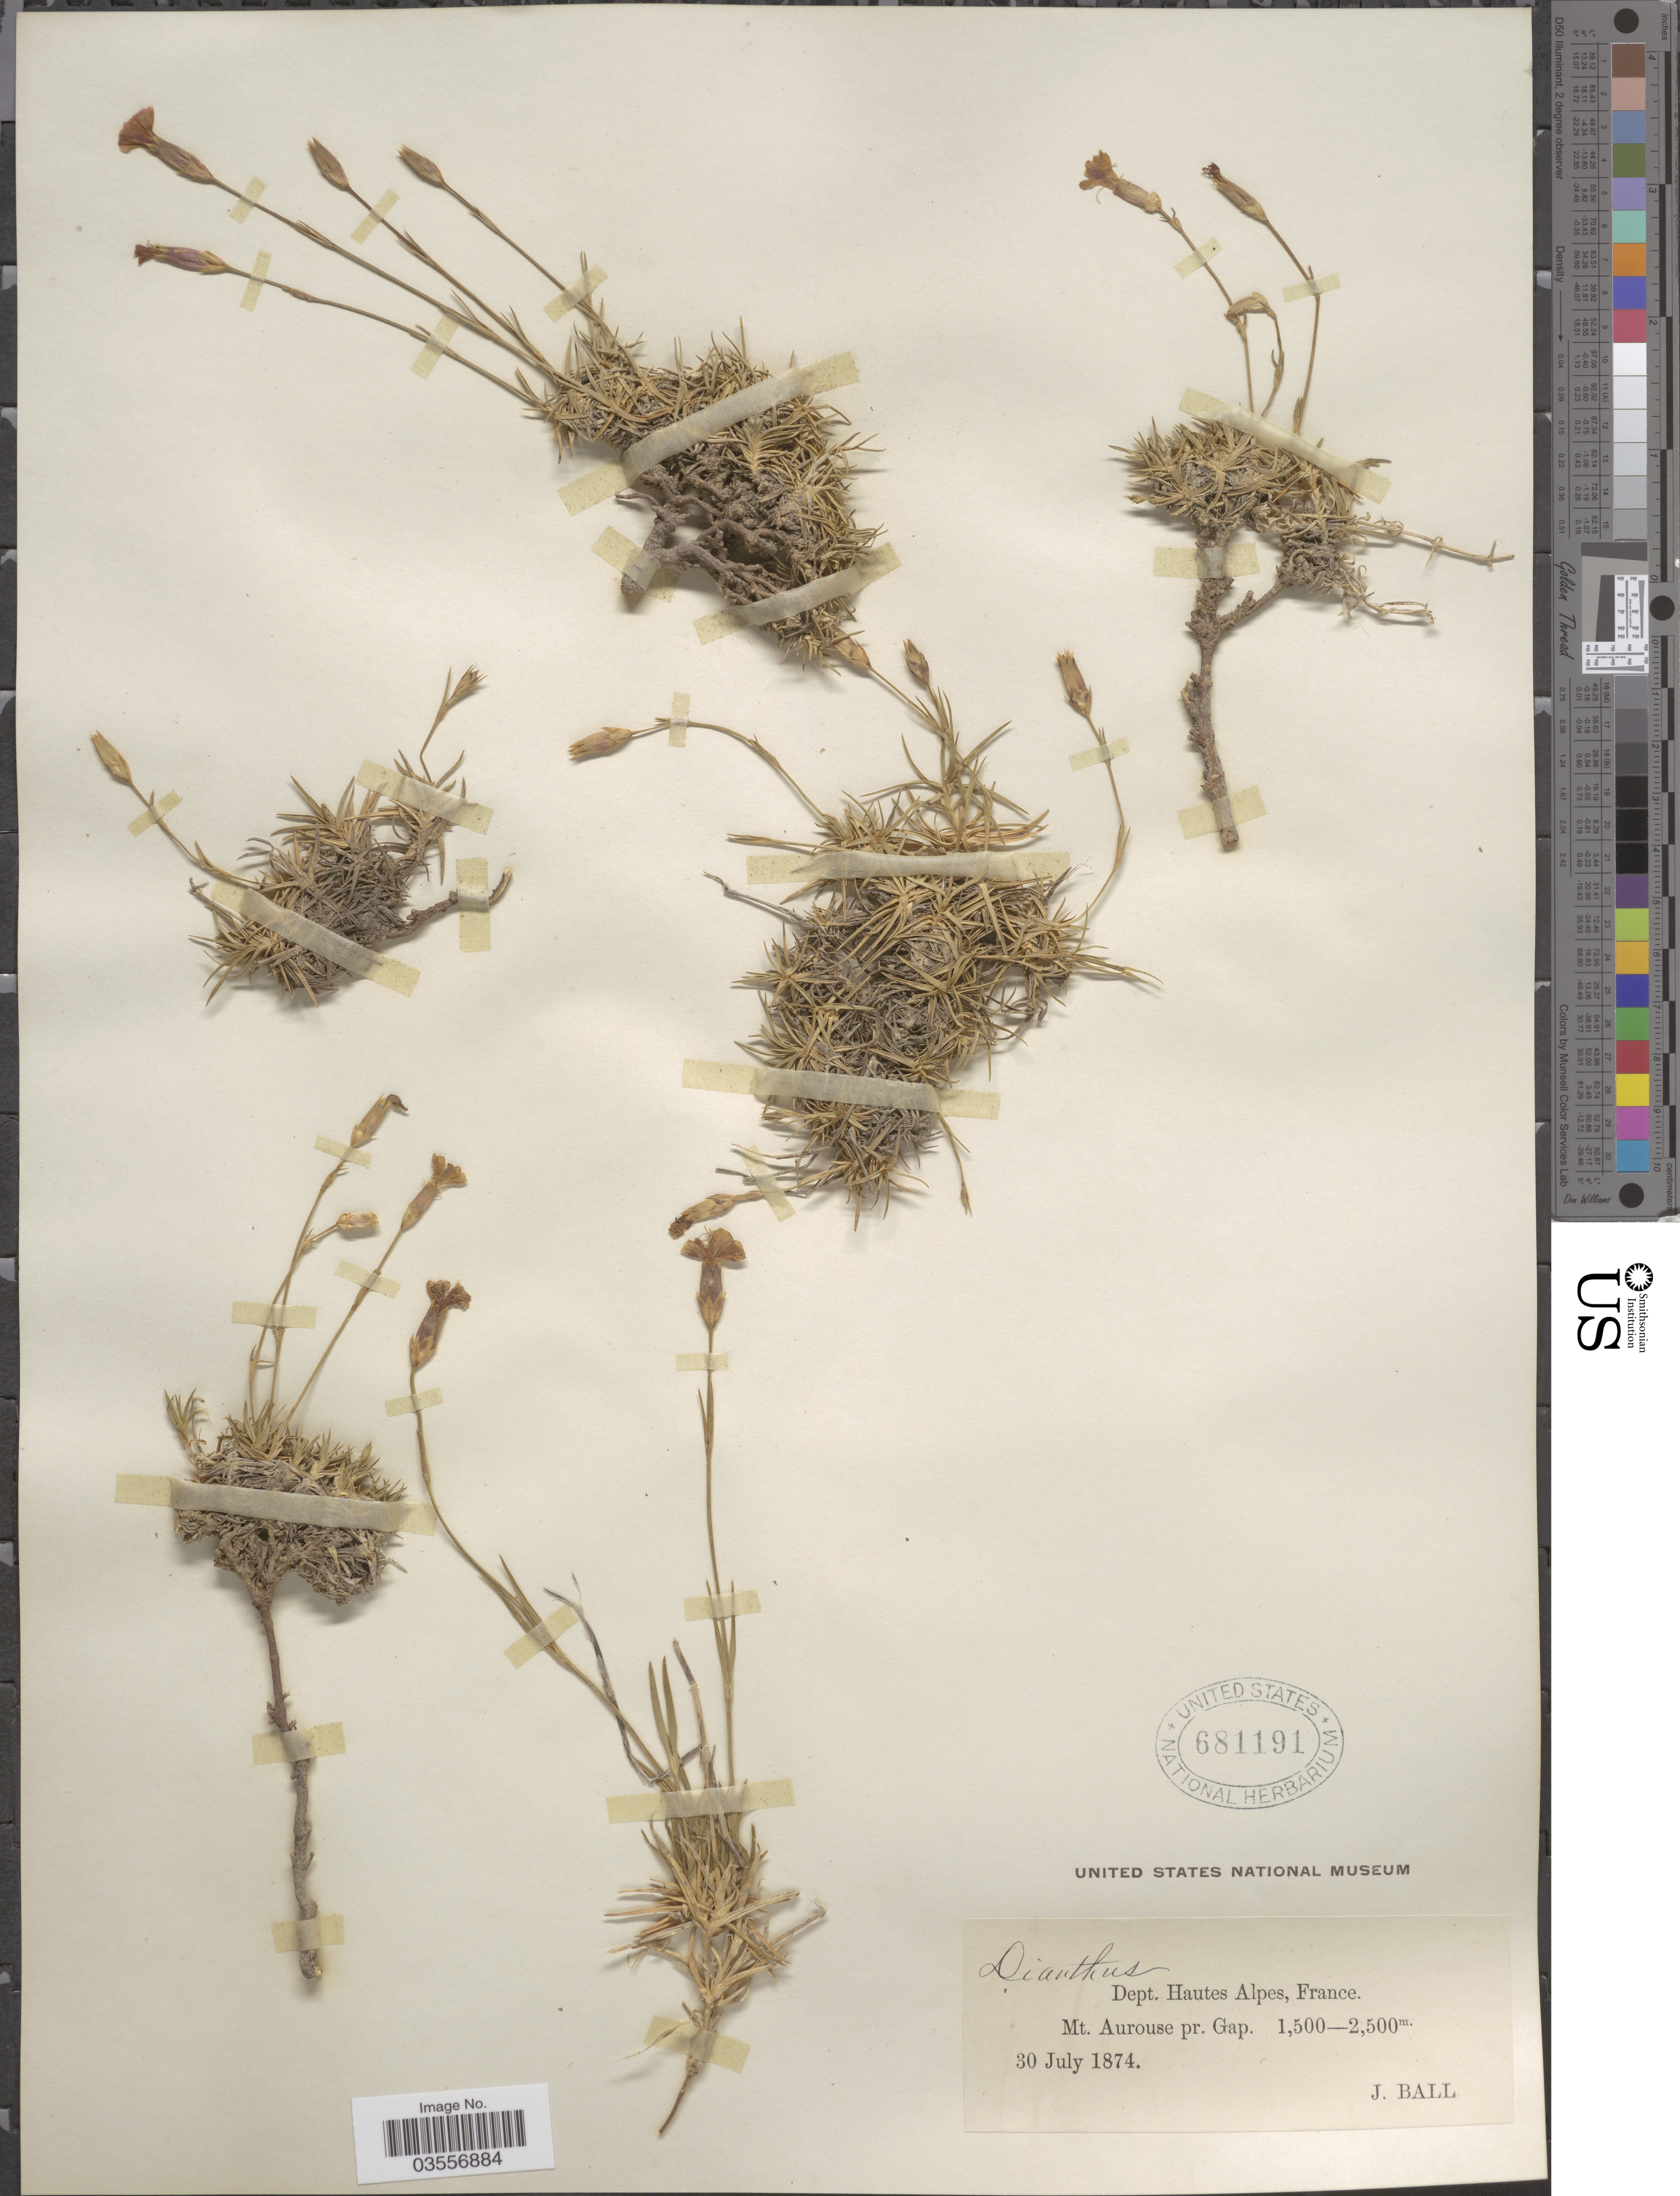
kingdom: Plantae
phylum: Tracheophyta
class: Magnoliopsida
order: Caryophyllales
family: Caryophyllaceae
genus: Dianthus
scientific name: Dianthus sp.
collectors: J. Ball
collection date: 1874-07-30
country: France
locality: Dept. Hautes Alpes, Mt. Aurouse pr. Gap.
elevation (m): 1500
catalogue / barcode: US 681191